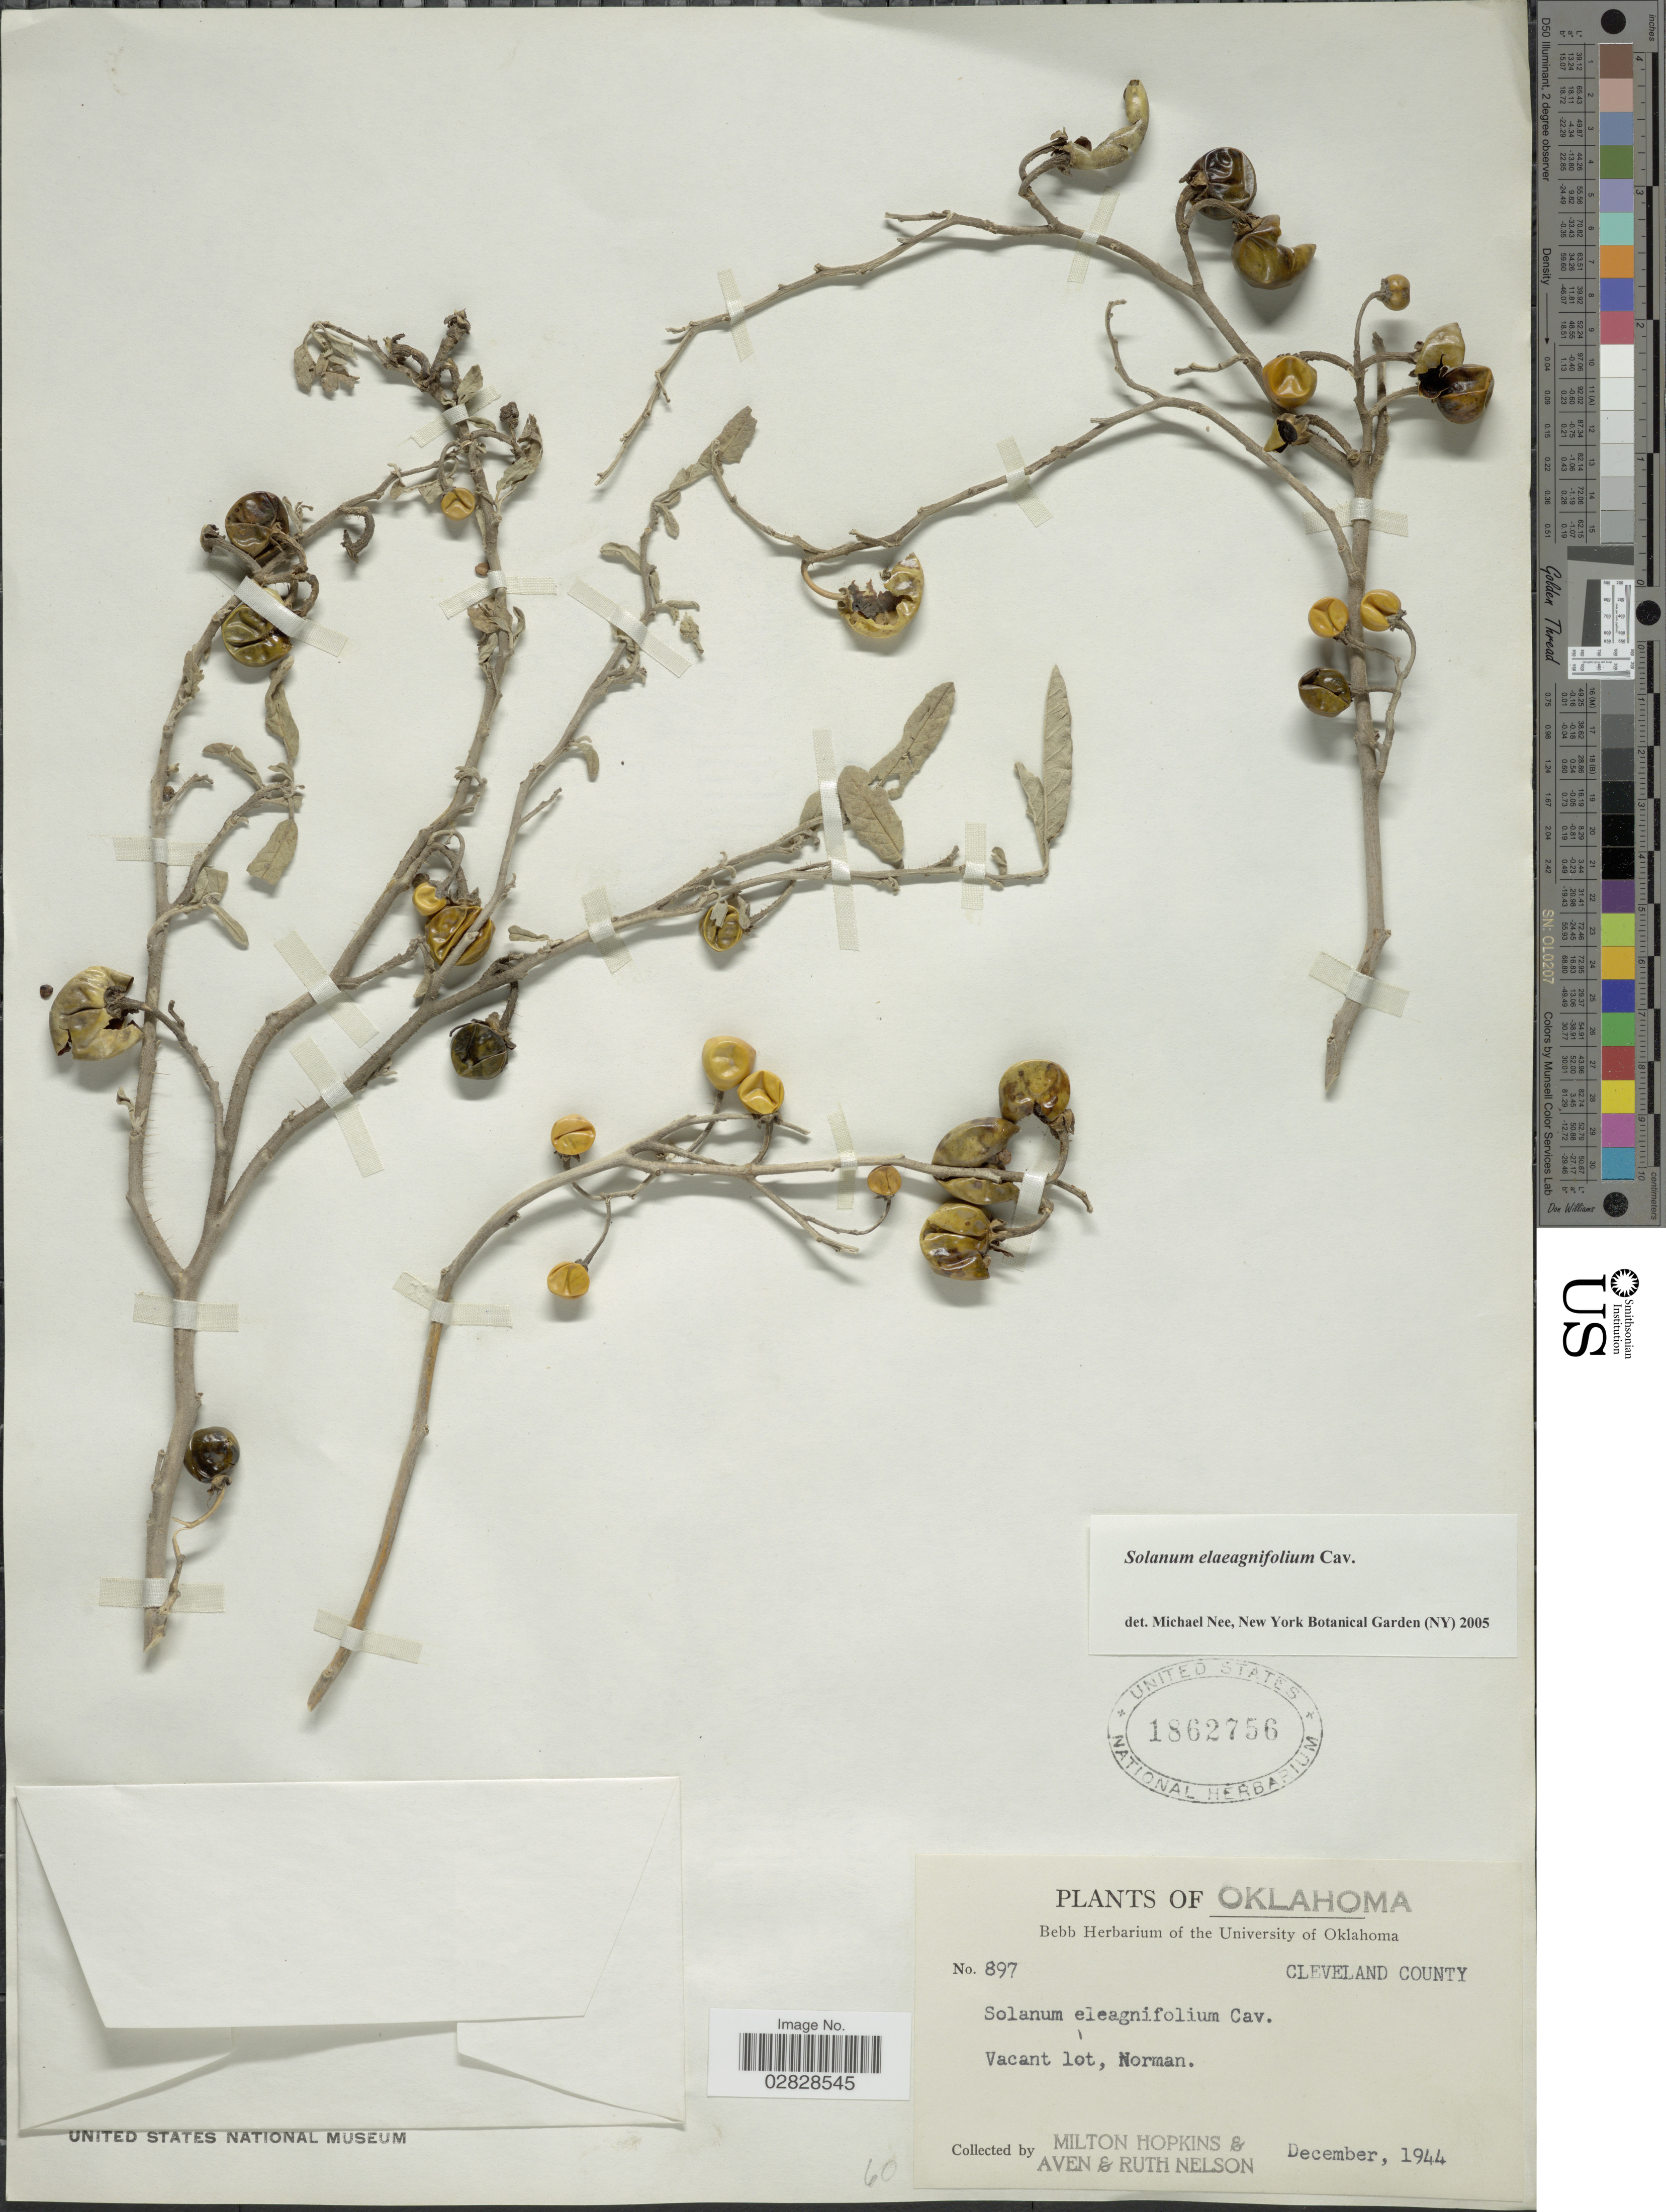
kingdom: Plantae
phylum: Tracheophyta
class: Magnoliopsida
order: Solanales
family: Solanaceae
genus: Solanum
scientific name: Solanum elaeagnifolium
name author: Cav.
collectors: M. Hopkins, A. Nelson & R. A. Nelson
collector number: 879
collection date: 1944-12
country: United States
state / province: Oklahoma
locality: Cleveland County. Vacant lot, Norman.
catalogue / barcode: US 1862756